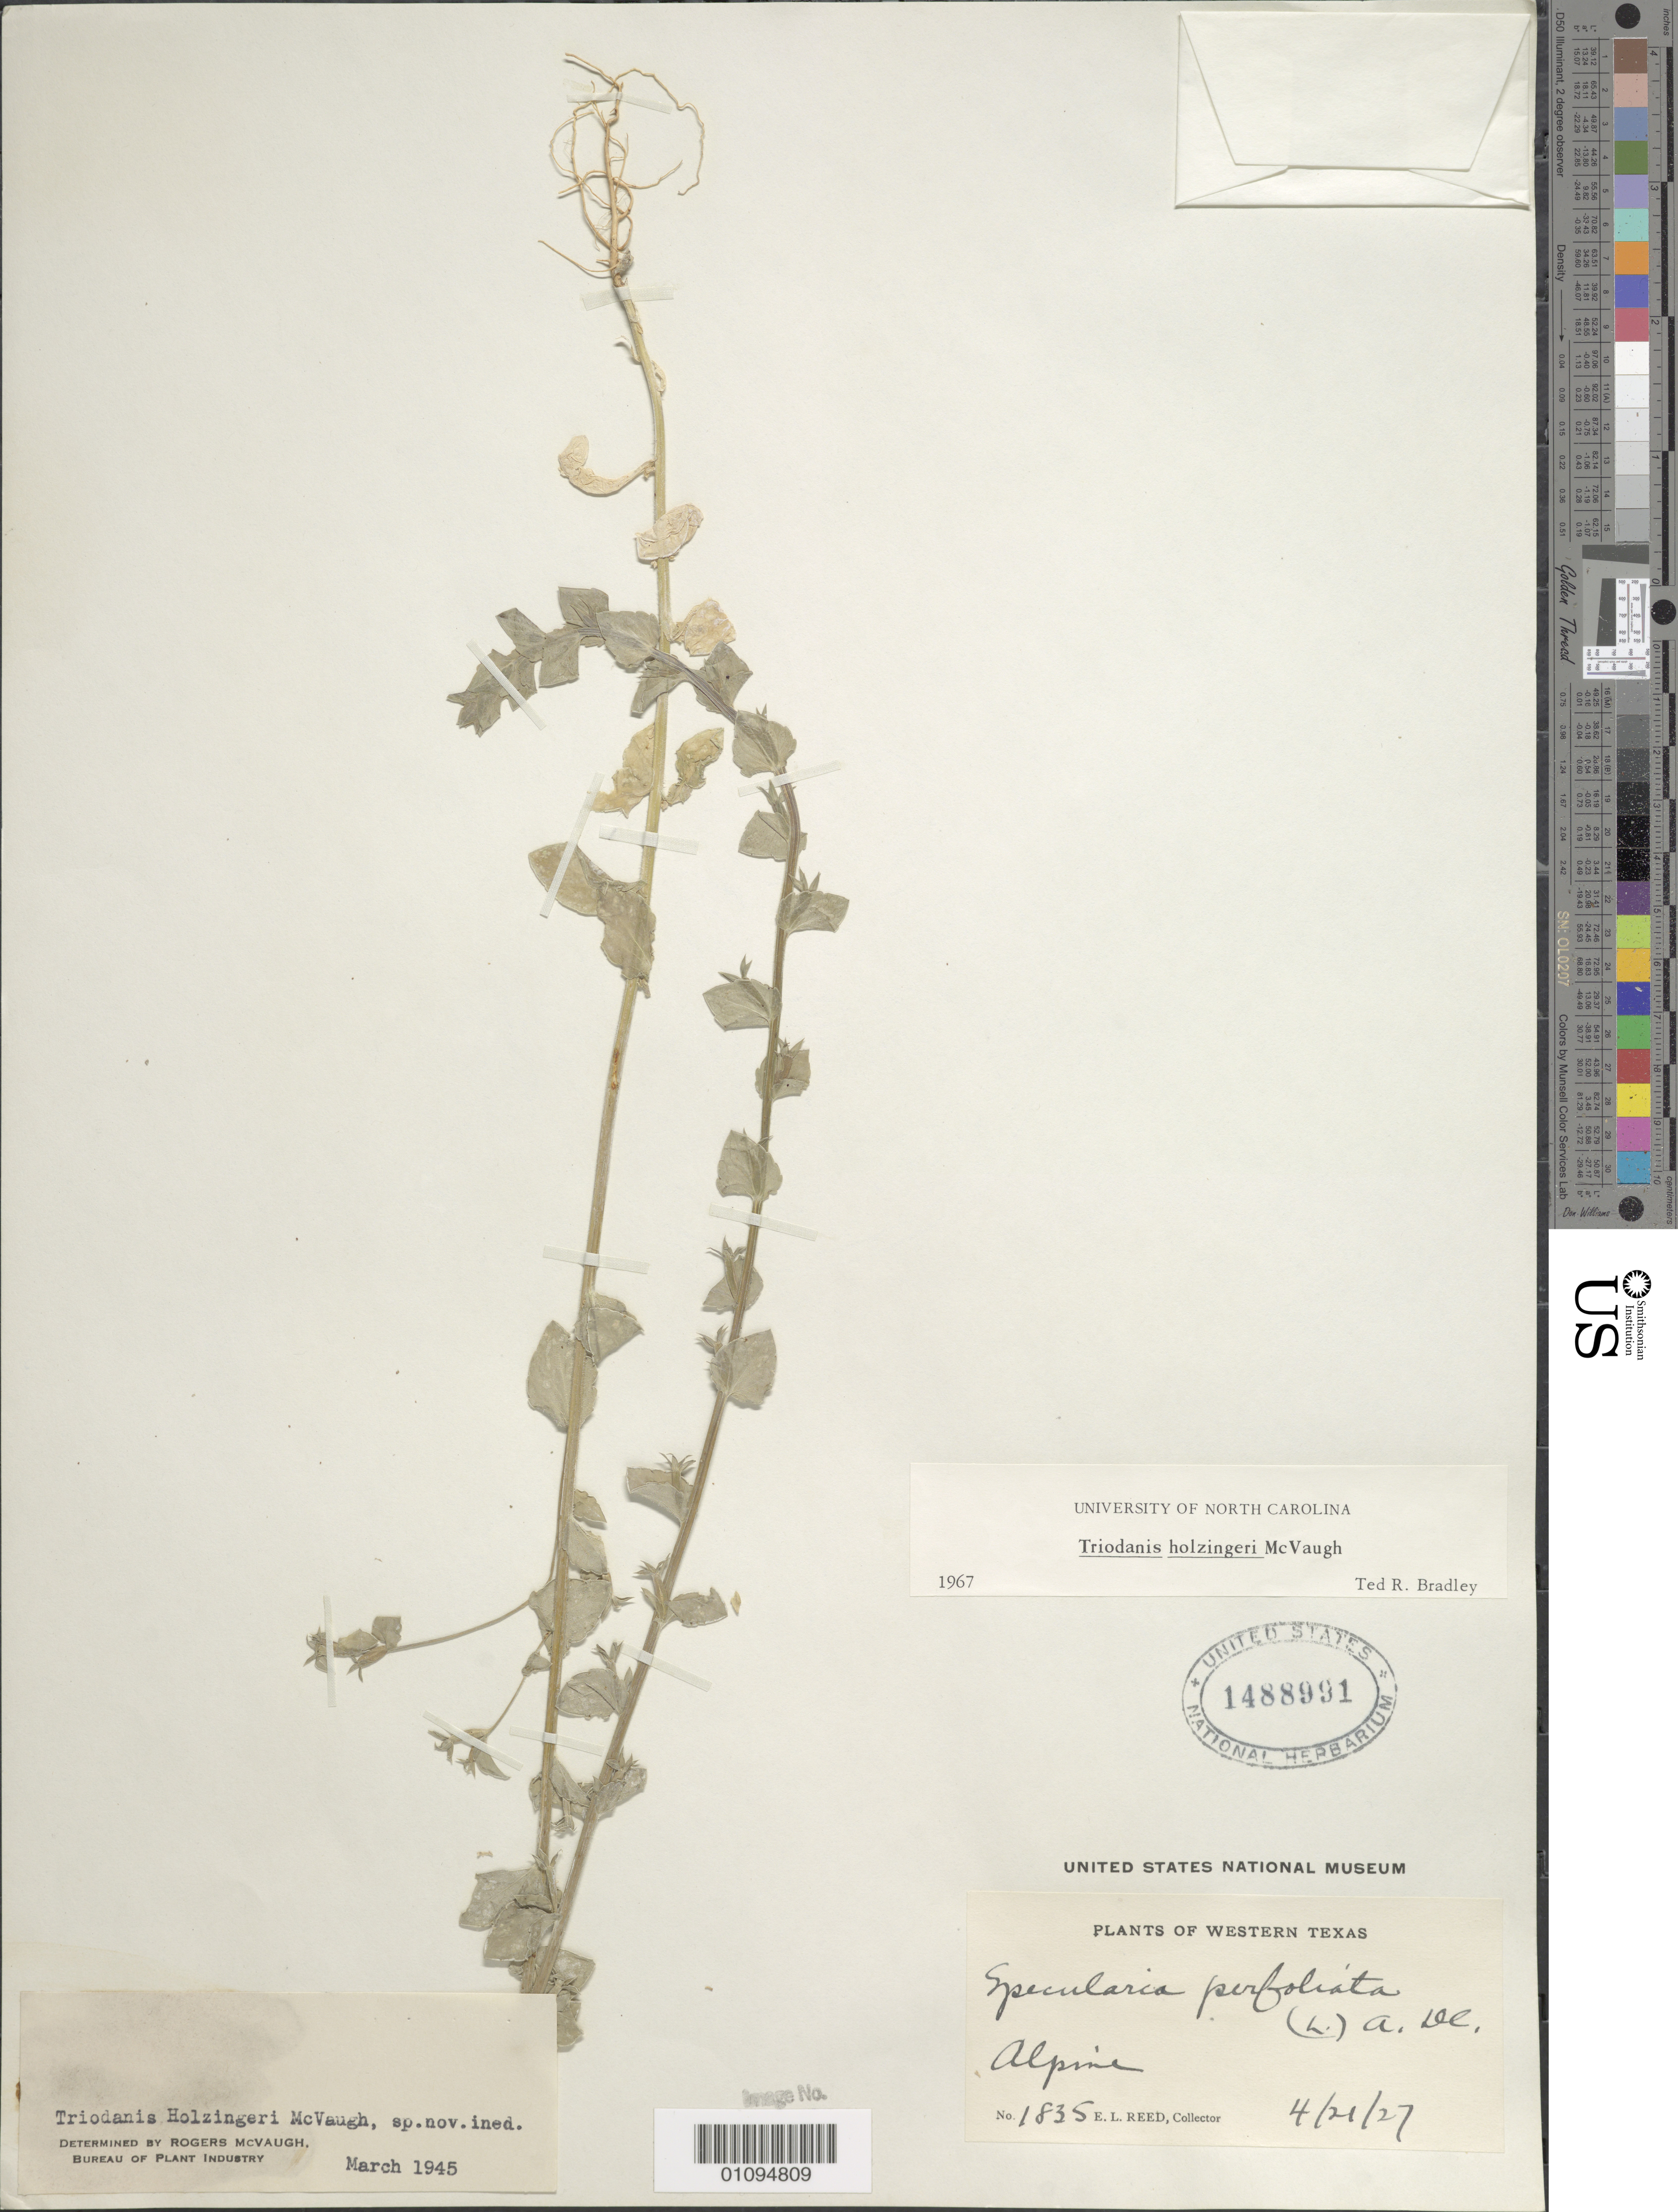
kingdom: Plantae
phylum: Tracheophyta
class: Magnoliopsida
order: Asterales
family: Campanulaceae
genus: Triodanis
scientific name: Triodanis holzingeri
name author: McVaugh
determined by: McVaugh, R.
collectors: E. Reed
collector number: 1835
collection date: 1927-04-21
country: United States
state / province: Texas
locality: Alpine. Western Texas.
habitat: Alpine.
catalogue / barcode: US 1448991